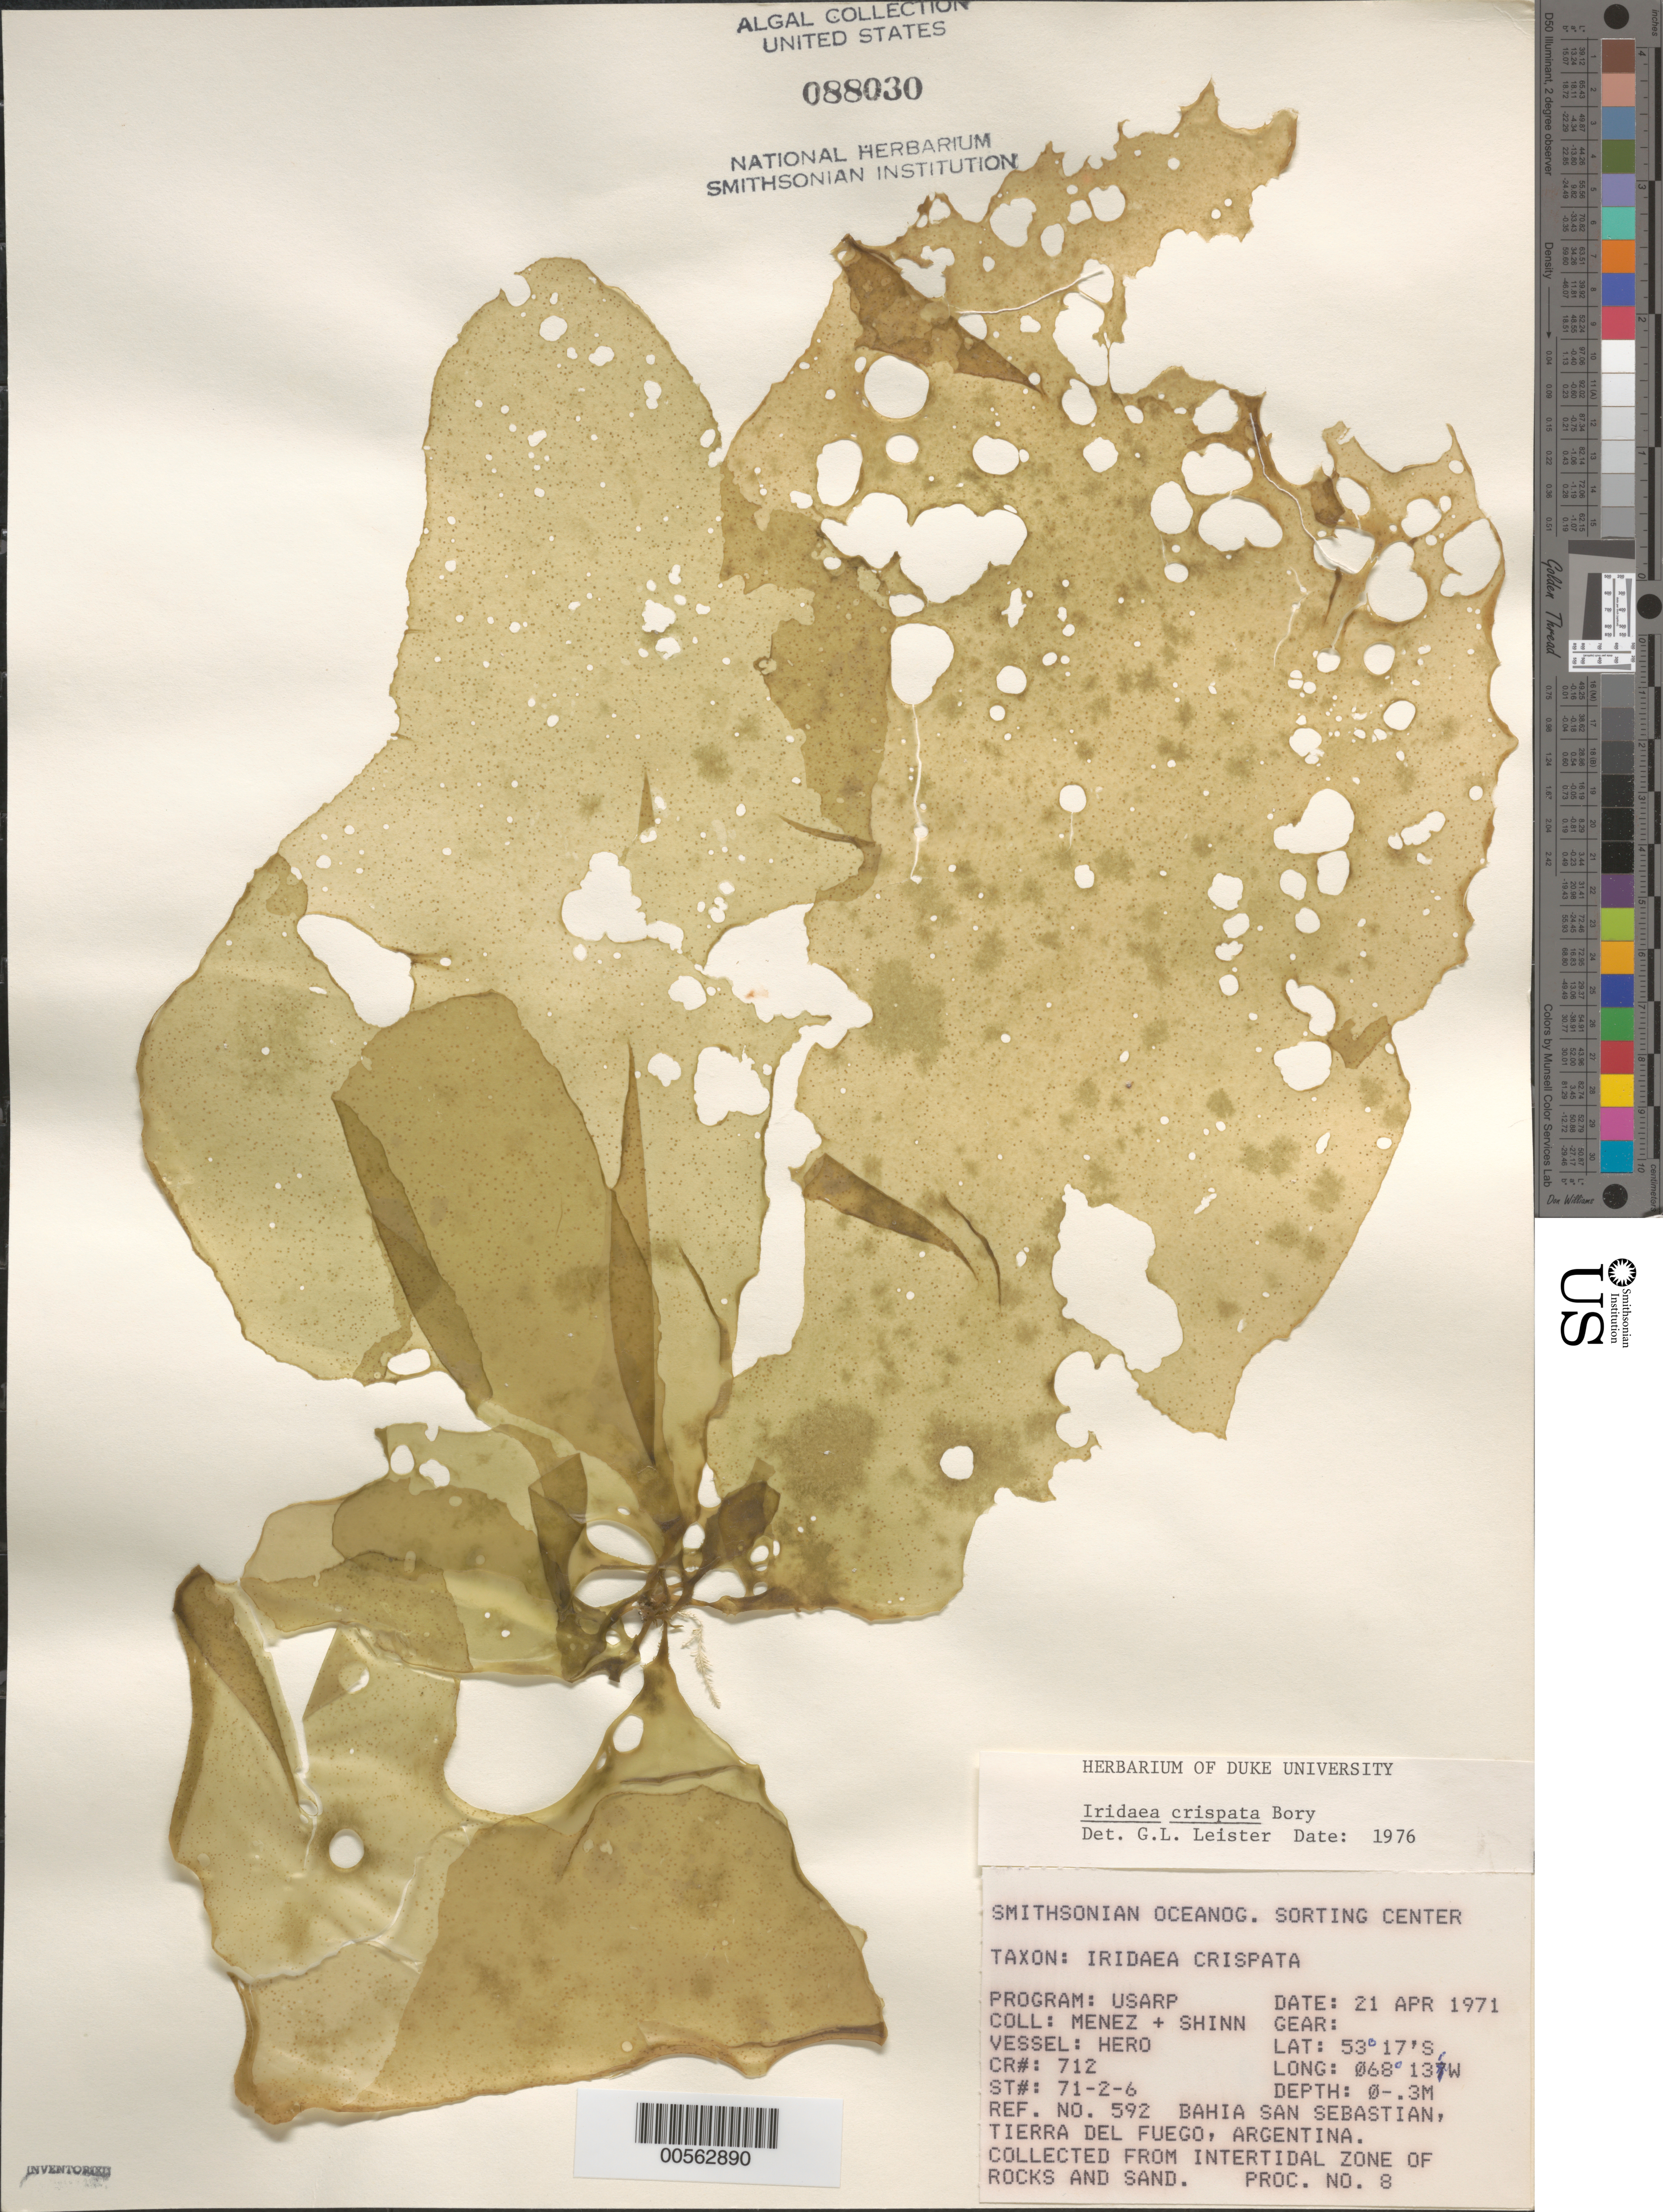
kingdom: Plantae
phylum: Rhodophyta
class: Florideophyceae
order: Gigartinales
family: Gigartinaceae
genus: Sarcothalia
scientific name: Sarcothalia crispata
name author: (Bory) Leister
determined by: Algae name updating Project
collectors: Meñez & -. Shinn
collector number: Station 71-2-6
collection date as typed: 21 Apr 1969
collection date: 1969-04-21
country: Argentina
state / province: Tierra del Fuego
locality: Bahia San Sebastian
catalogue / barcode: US 88030